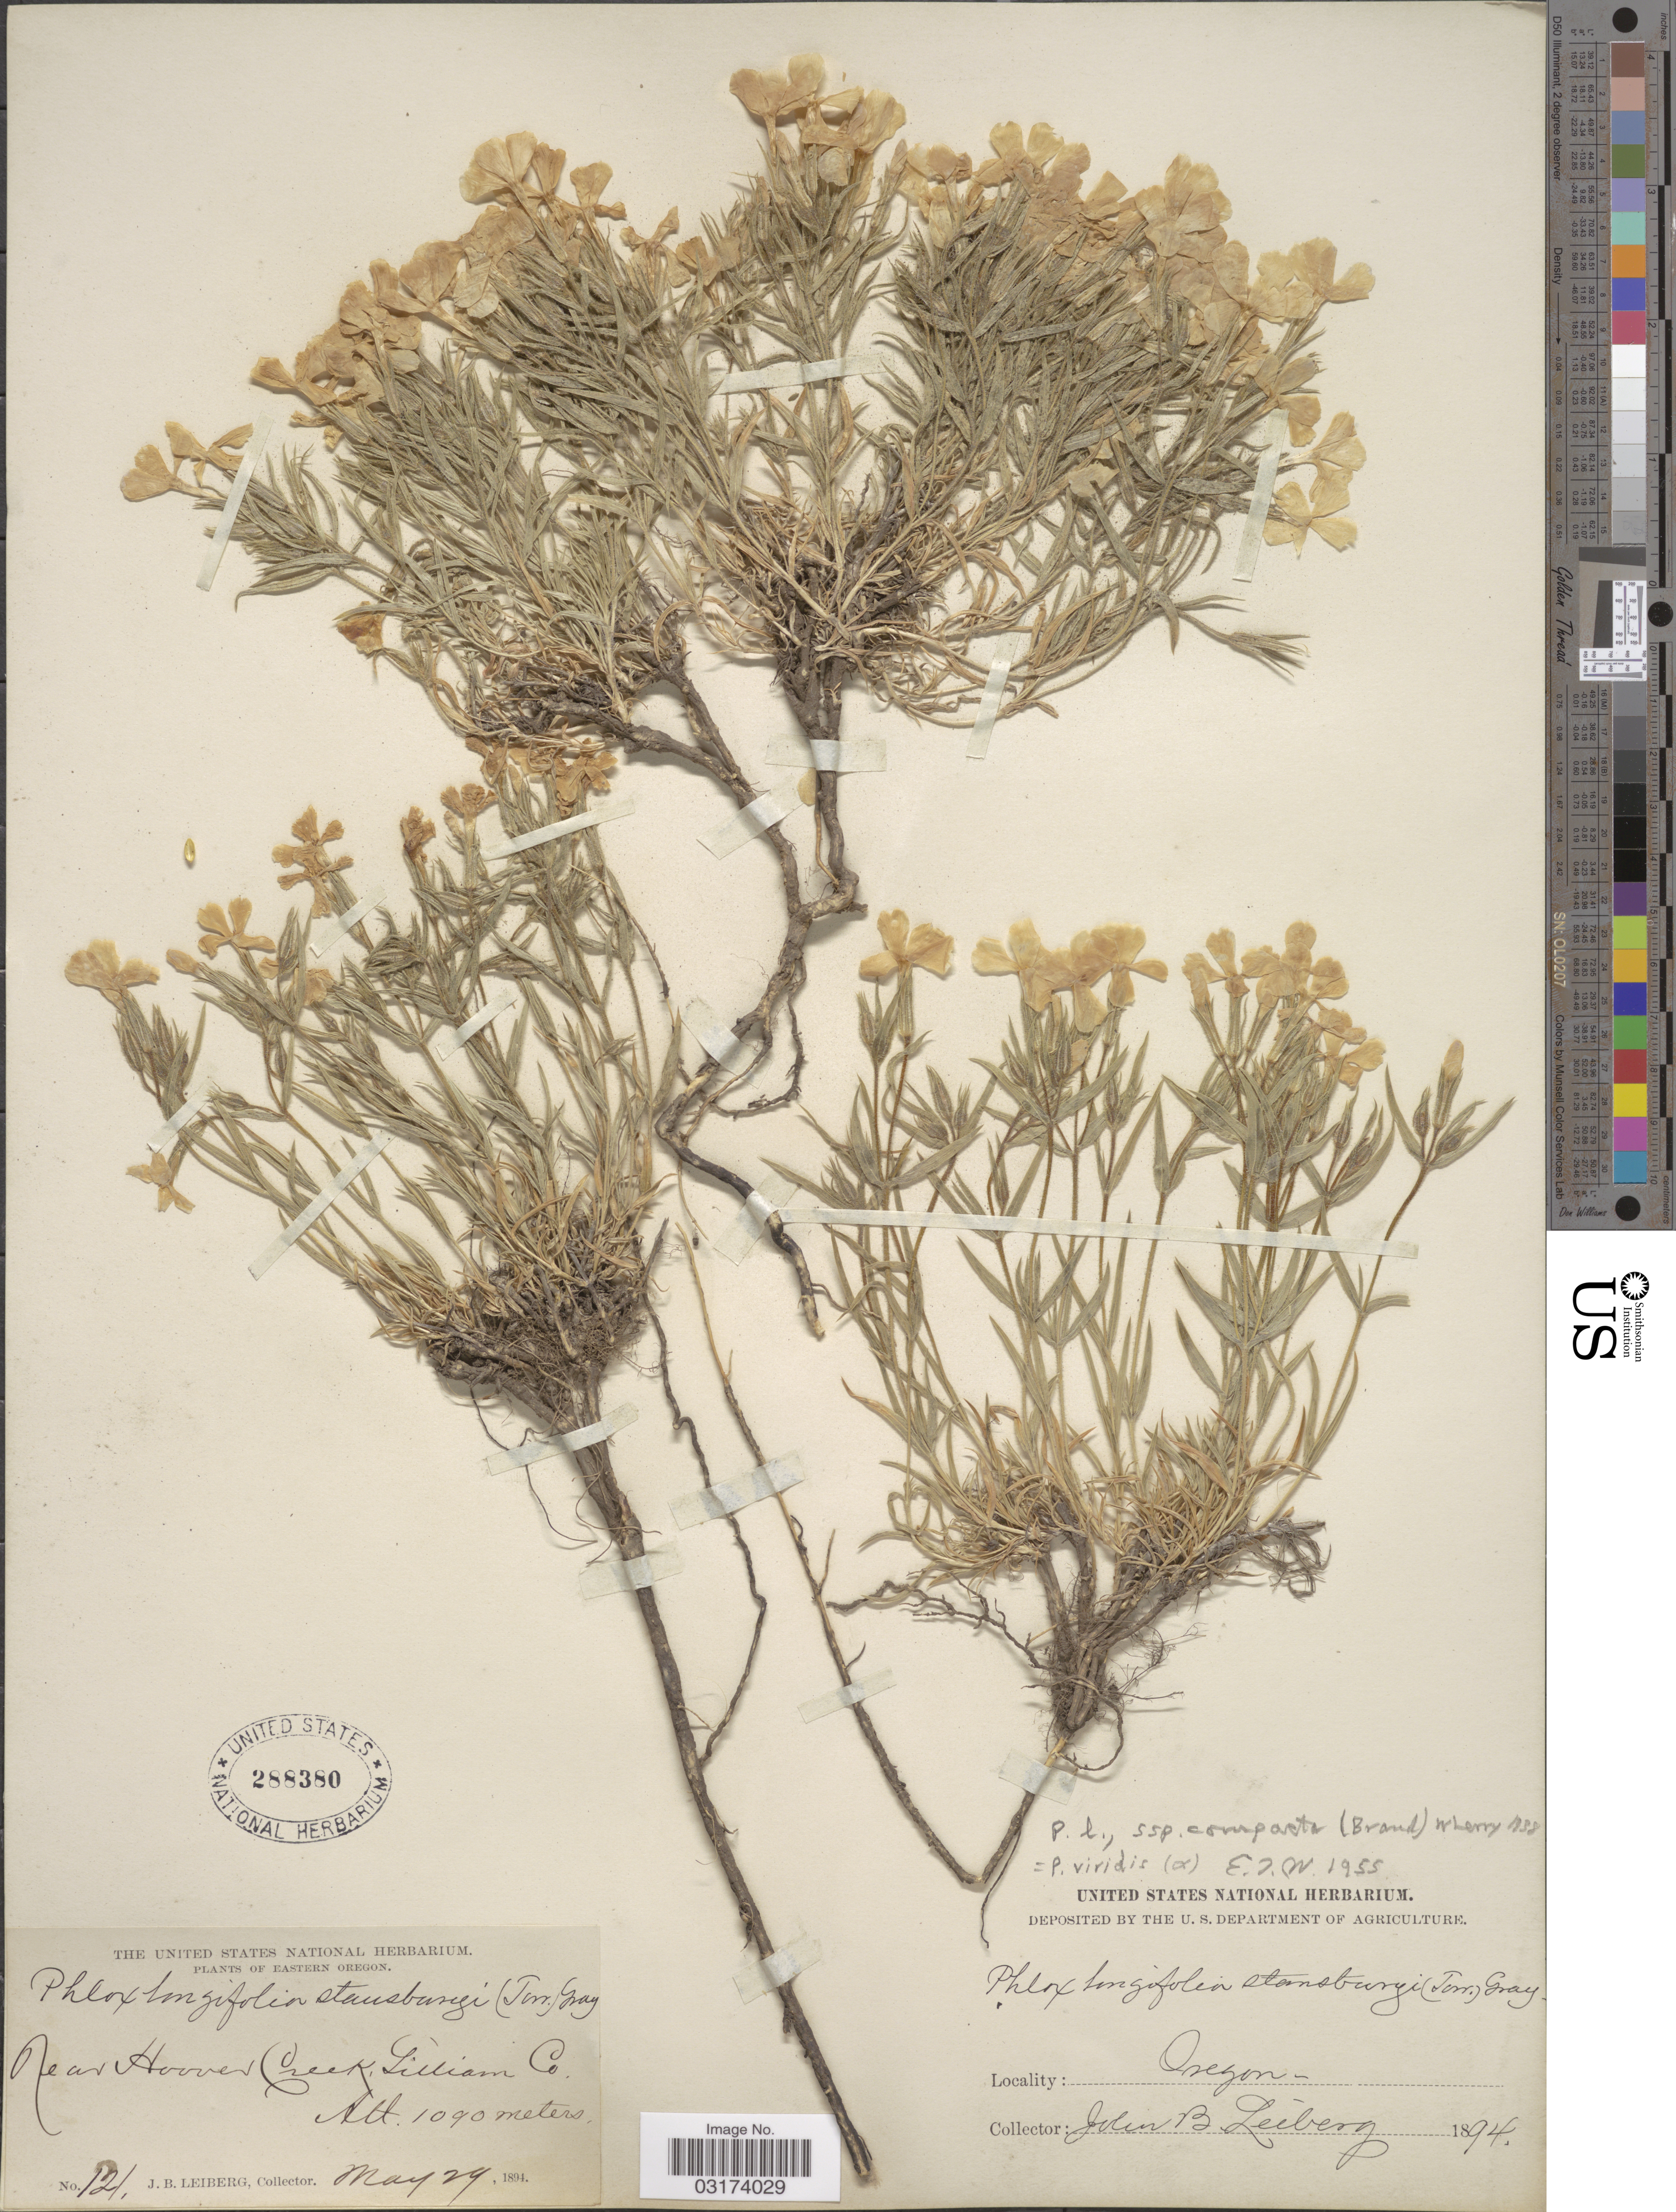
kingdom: Plantae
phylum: Tracheophyta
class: Magnoliopsida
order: Ericales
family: Polemoniaceae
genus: Phlox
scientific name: Phlox viridis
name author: E.E. Nelson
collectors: J. B. Leiberg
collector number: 121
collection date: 1894-05-29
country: United States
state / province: Oregon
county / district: Gilliam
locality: Eastern Oregon, Near Hoover Creek, Gilliam Co.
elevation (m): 1090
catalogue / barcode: US 288380